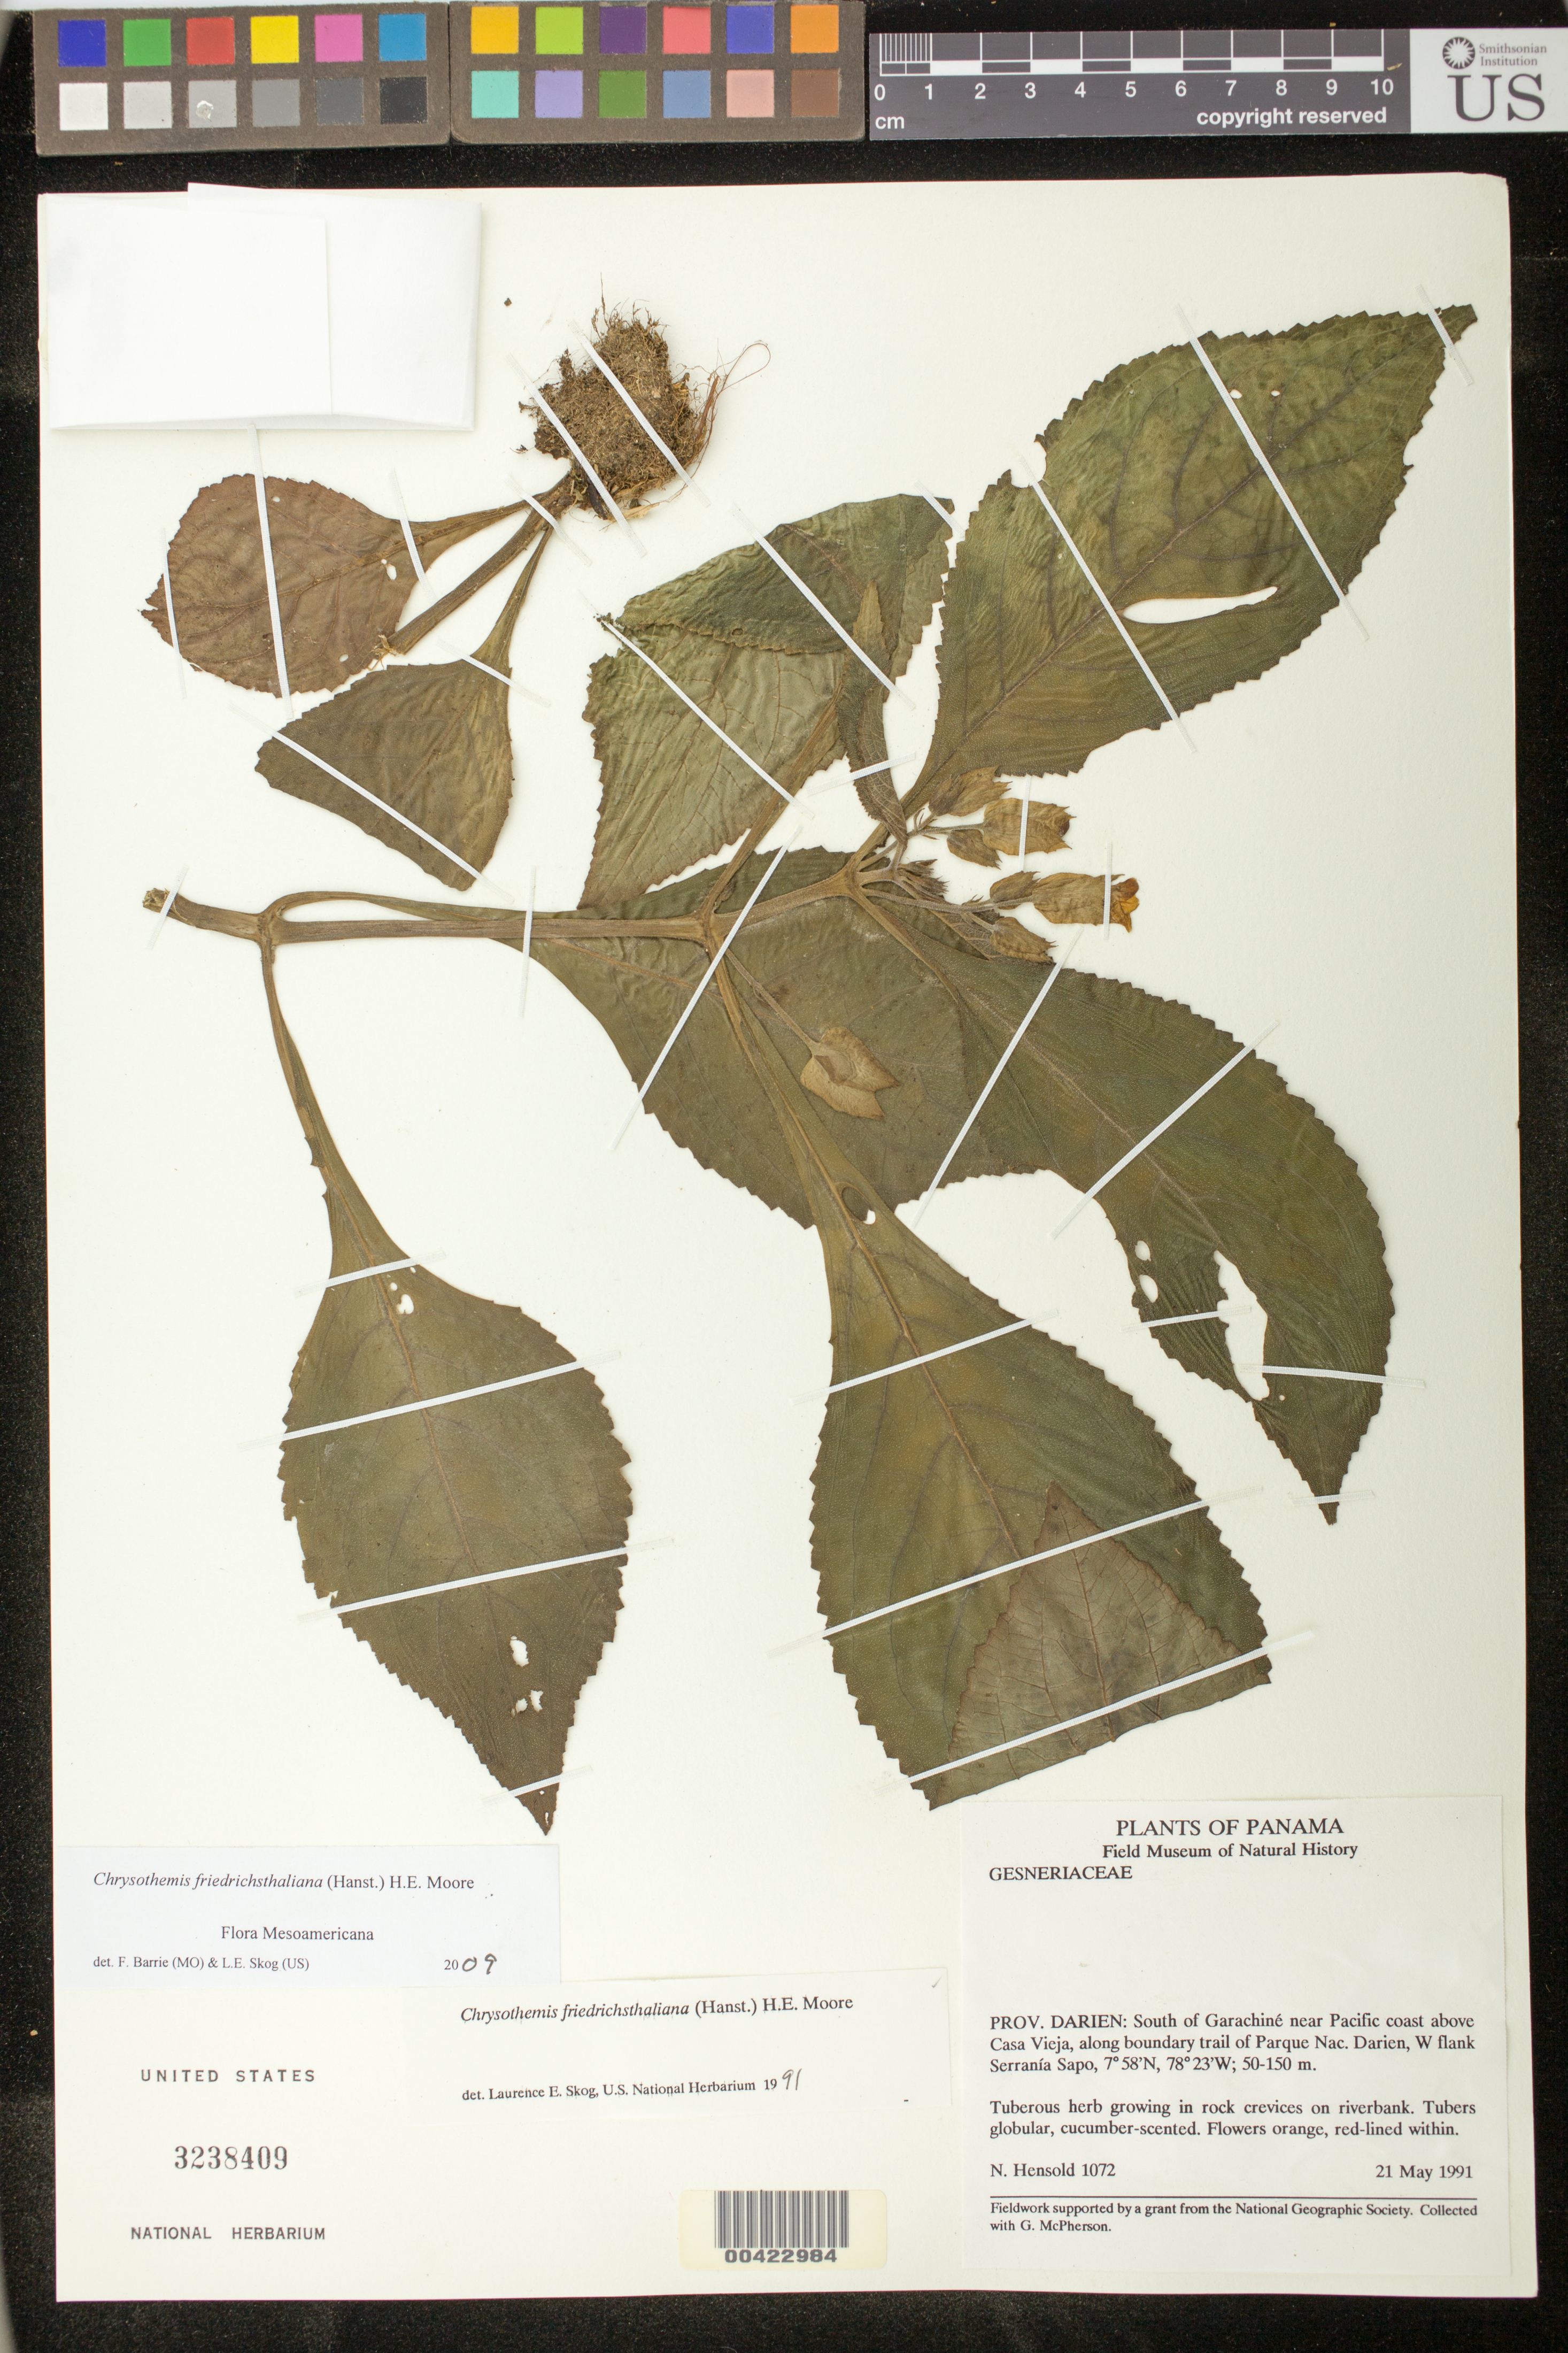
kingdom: Plantae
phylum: Tracheophyta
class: Magnoliopsida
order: Lamiales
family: Gesneriaceae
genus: Chrysothemis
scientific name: Chrysothemis friedrichsthaliana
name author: (Hanst.) H.E. Moore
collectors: N. Hensold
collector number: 1072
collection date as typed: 21 May 1991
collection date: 1991-05-21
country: Panama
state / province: Darién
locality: S. of Garachine near Pacific coast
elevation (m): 50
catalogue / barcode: US 3238409